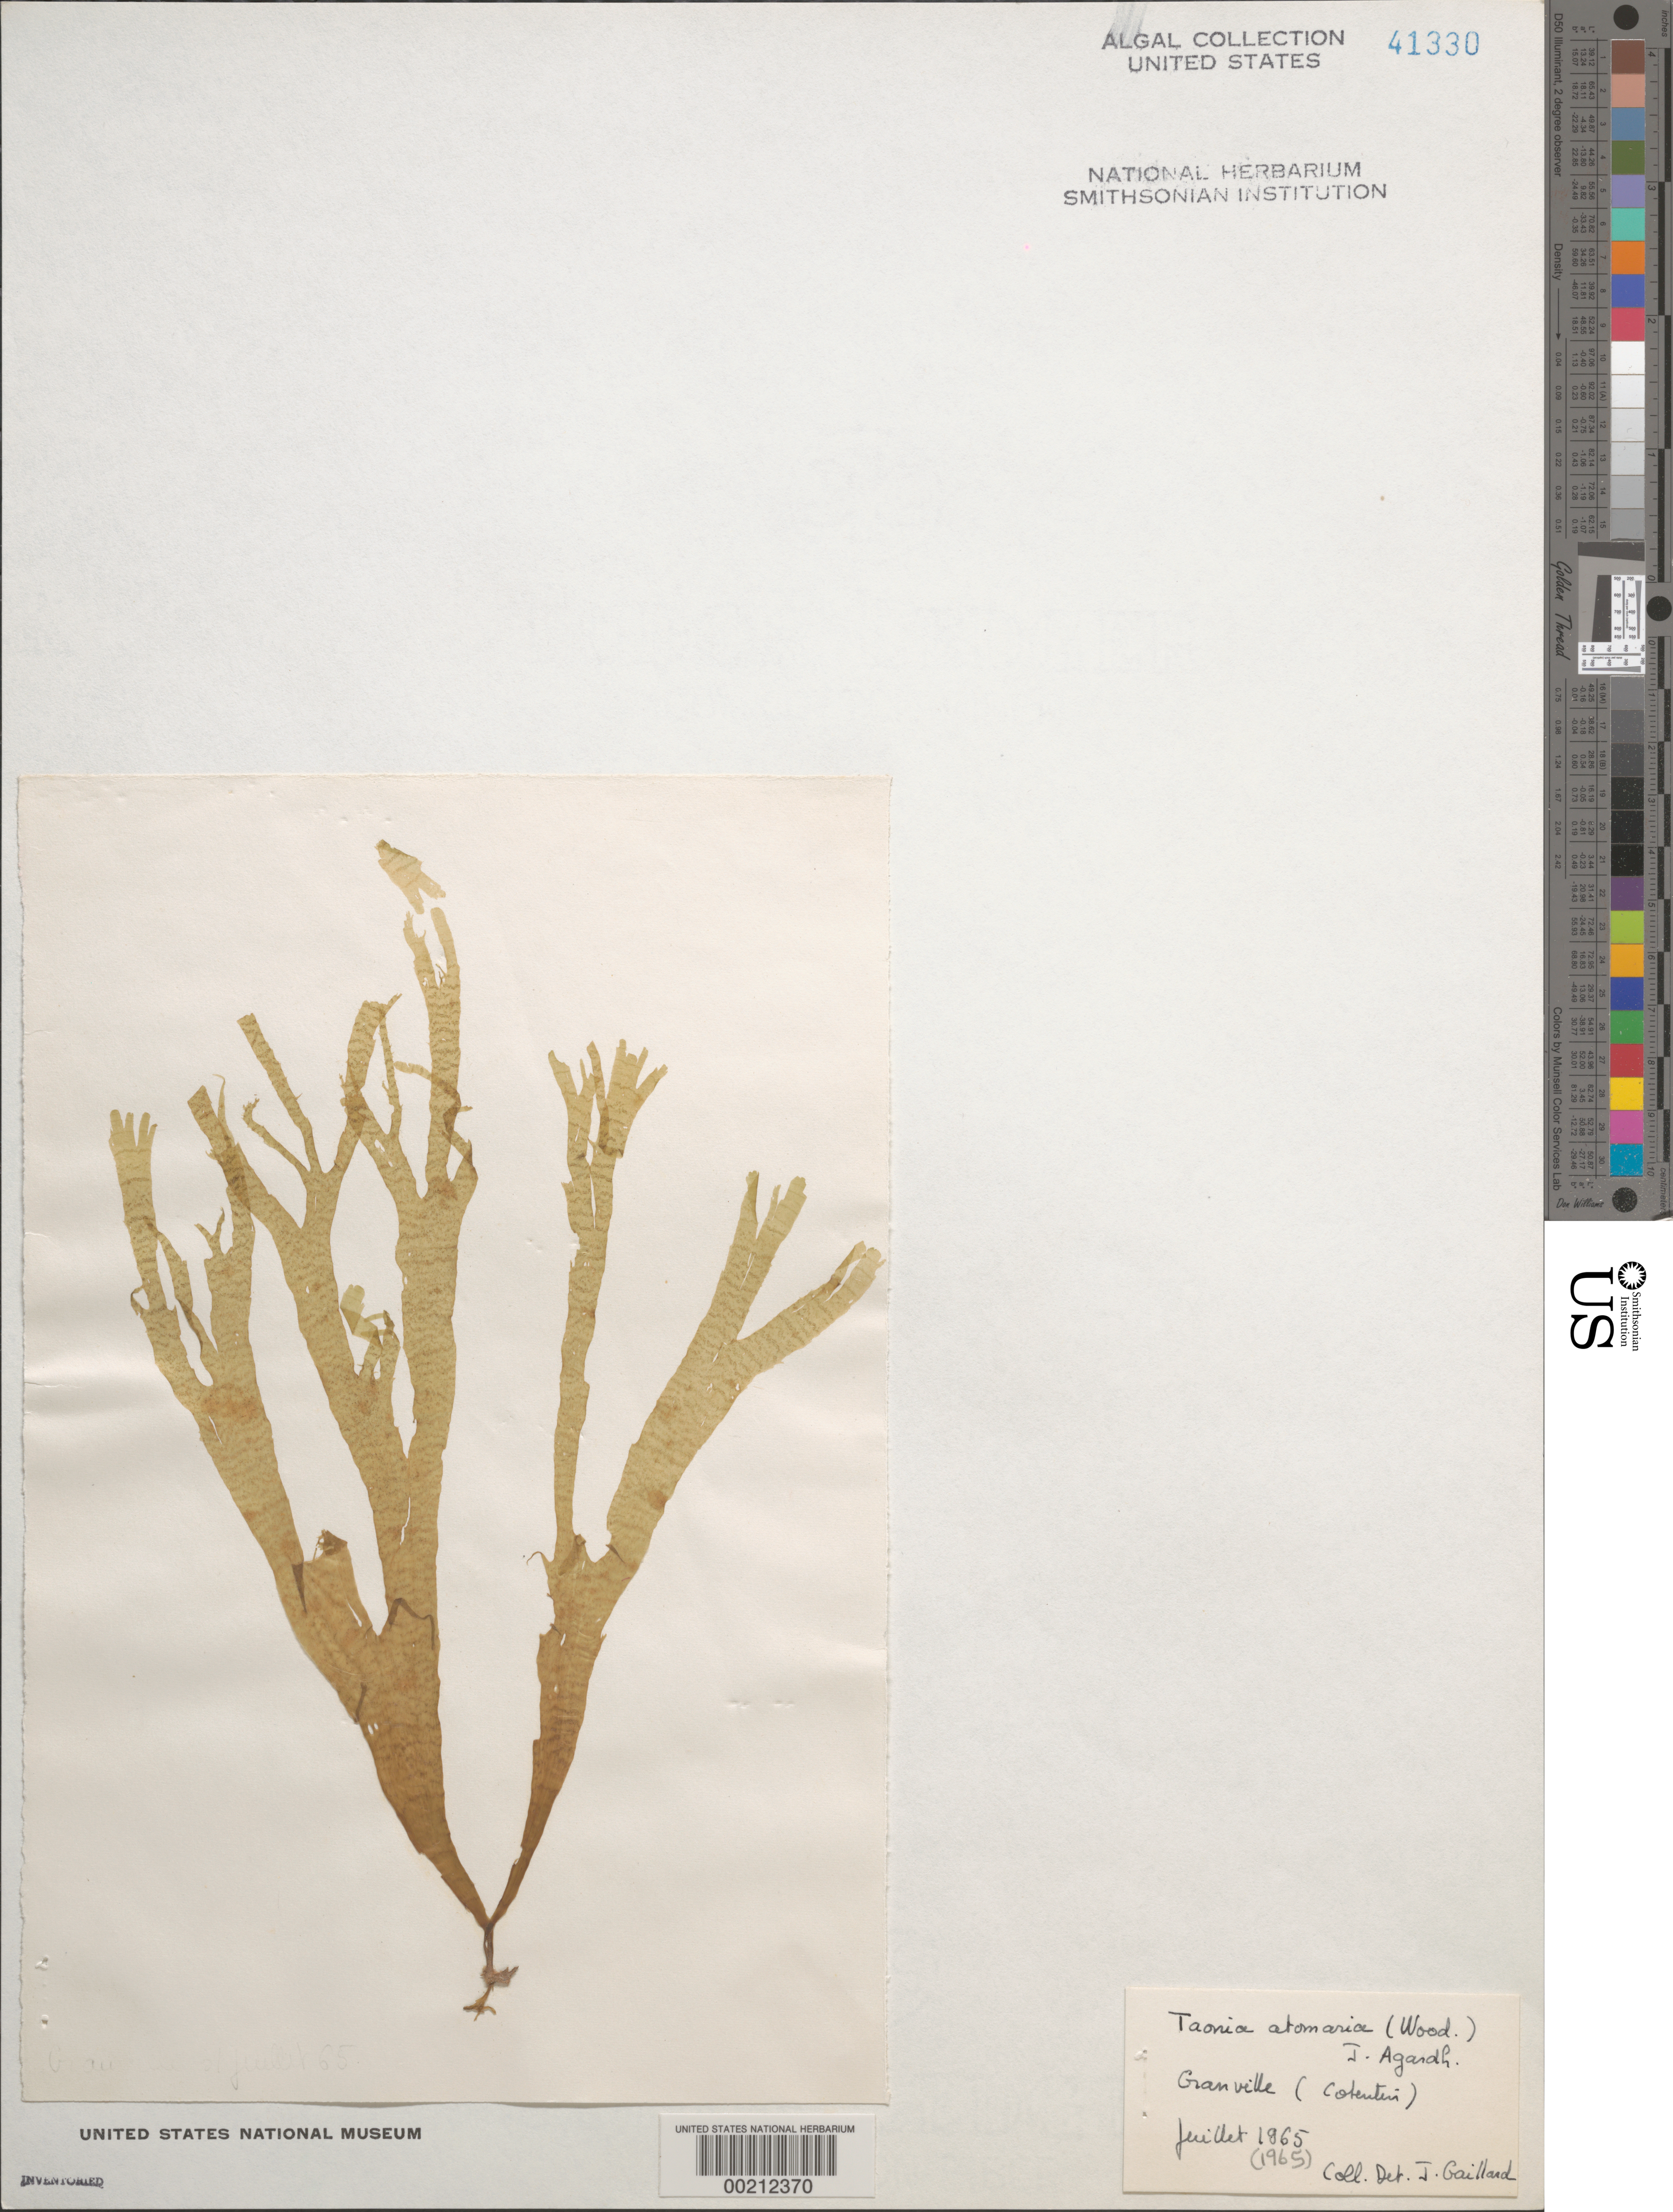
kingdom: Chromista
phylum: Ochrophyta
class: Phaeophyceae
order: Dictyotales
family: Dictyotaceae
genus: Taonia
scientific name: Taonia atomaria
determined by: Gaillard, J.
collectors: J. Gaillard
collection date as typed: Jul 1965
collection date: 1965-07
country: France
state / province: Normandie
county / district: Manche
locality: Cotentin, granville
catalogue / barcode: US 41330